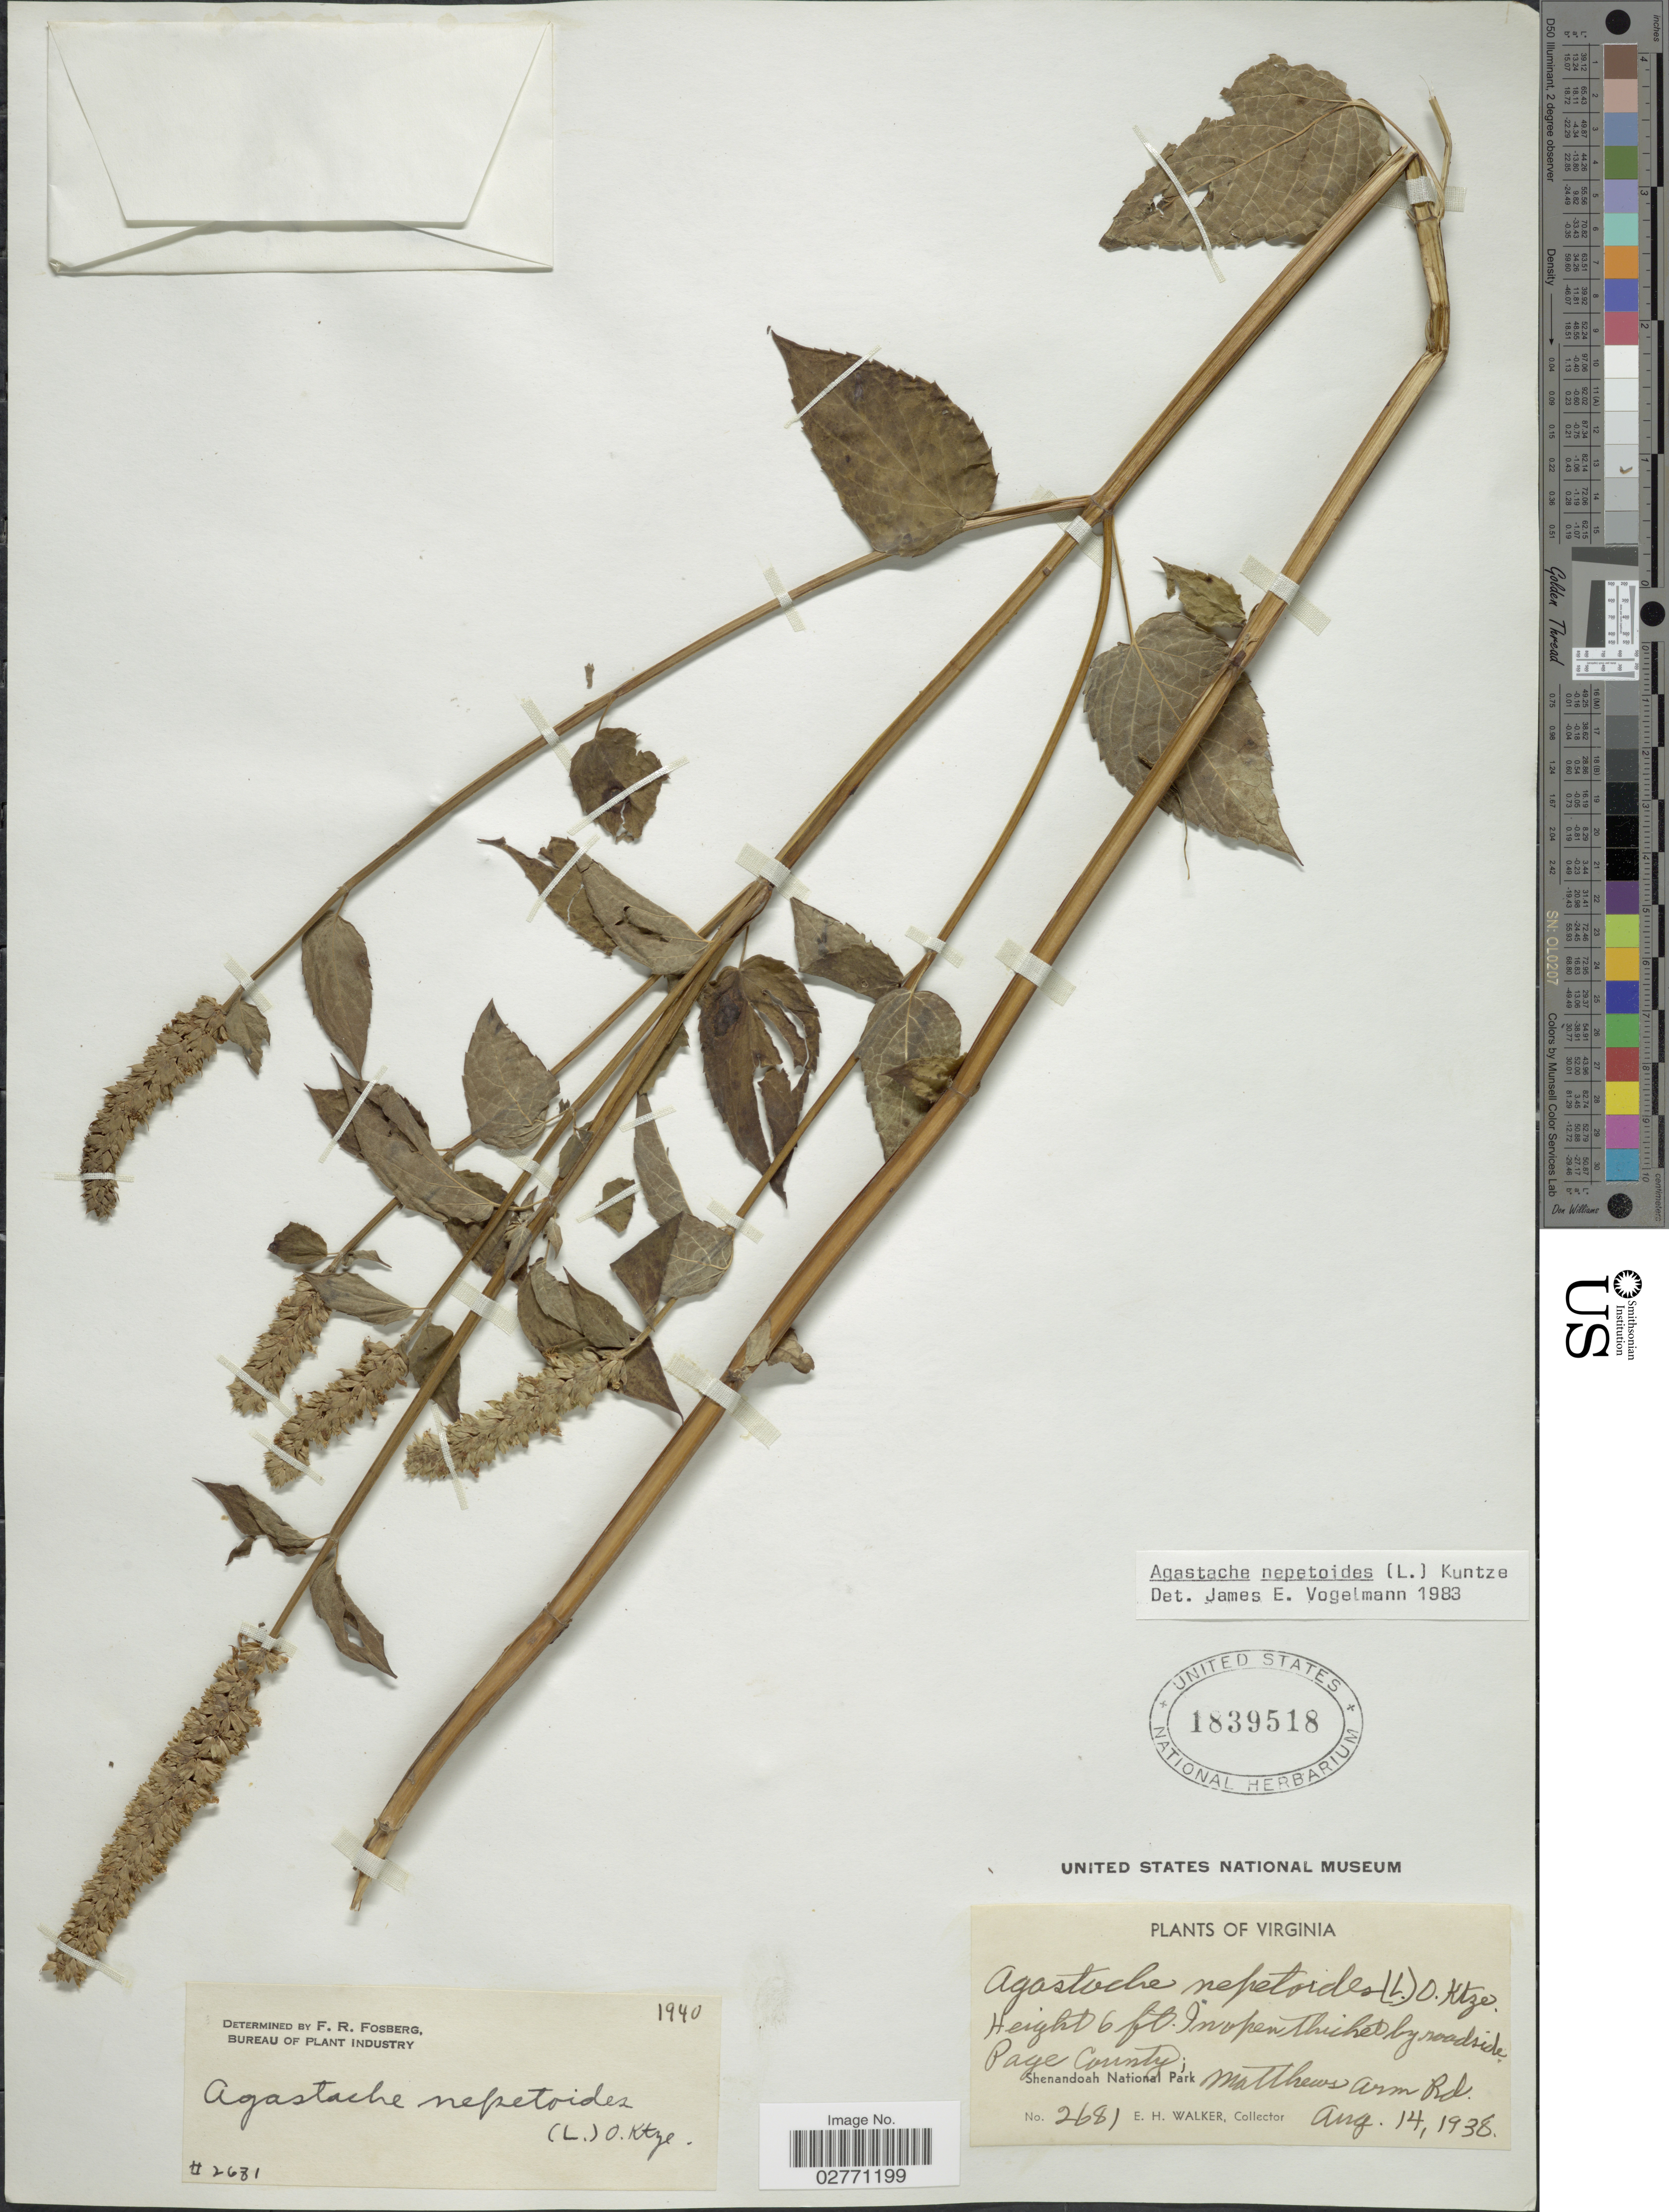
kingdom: Plantae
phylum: Tracheophyta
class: Magnoliopsida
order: Lamiales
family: Lamiaceae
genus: Agastache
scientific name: Agastache nepetoides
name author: (L.) Kuntze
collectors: E. H. Walker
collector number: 2681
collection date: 1938-08-14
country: United States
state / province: Virginia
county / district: Page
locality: In open thicket by roadside, Page County. Shenandoah National Park. Matthews Arm Rd.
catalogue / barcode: US 1839518